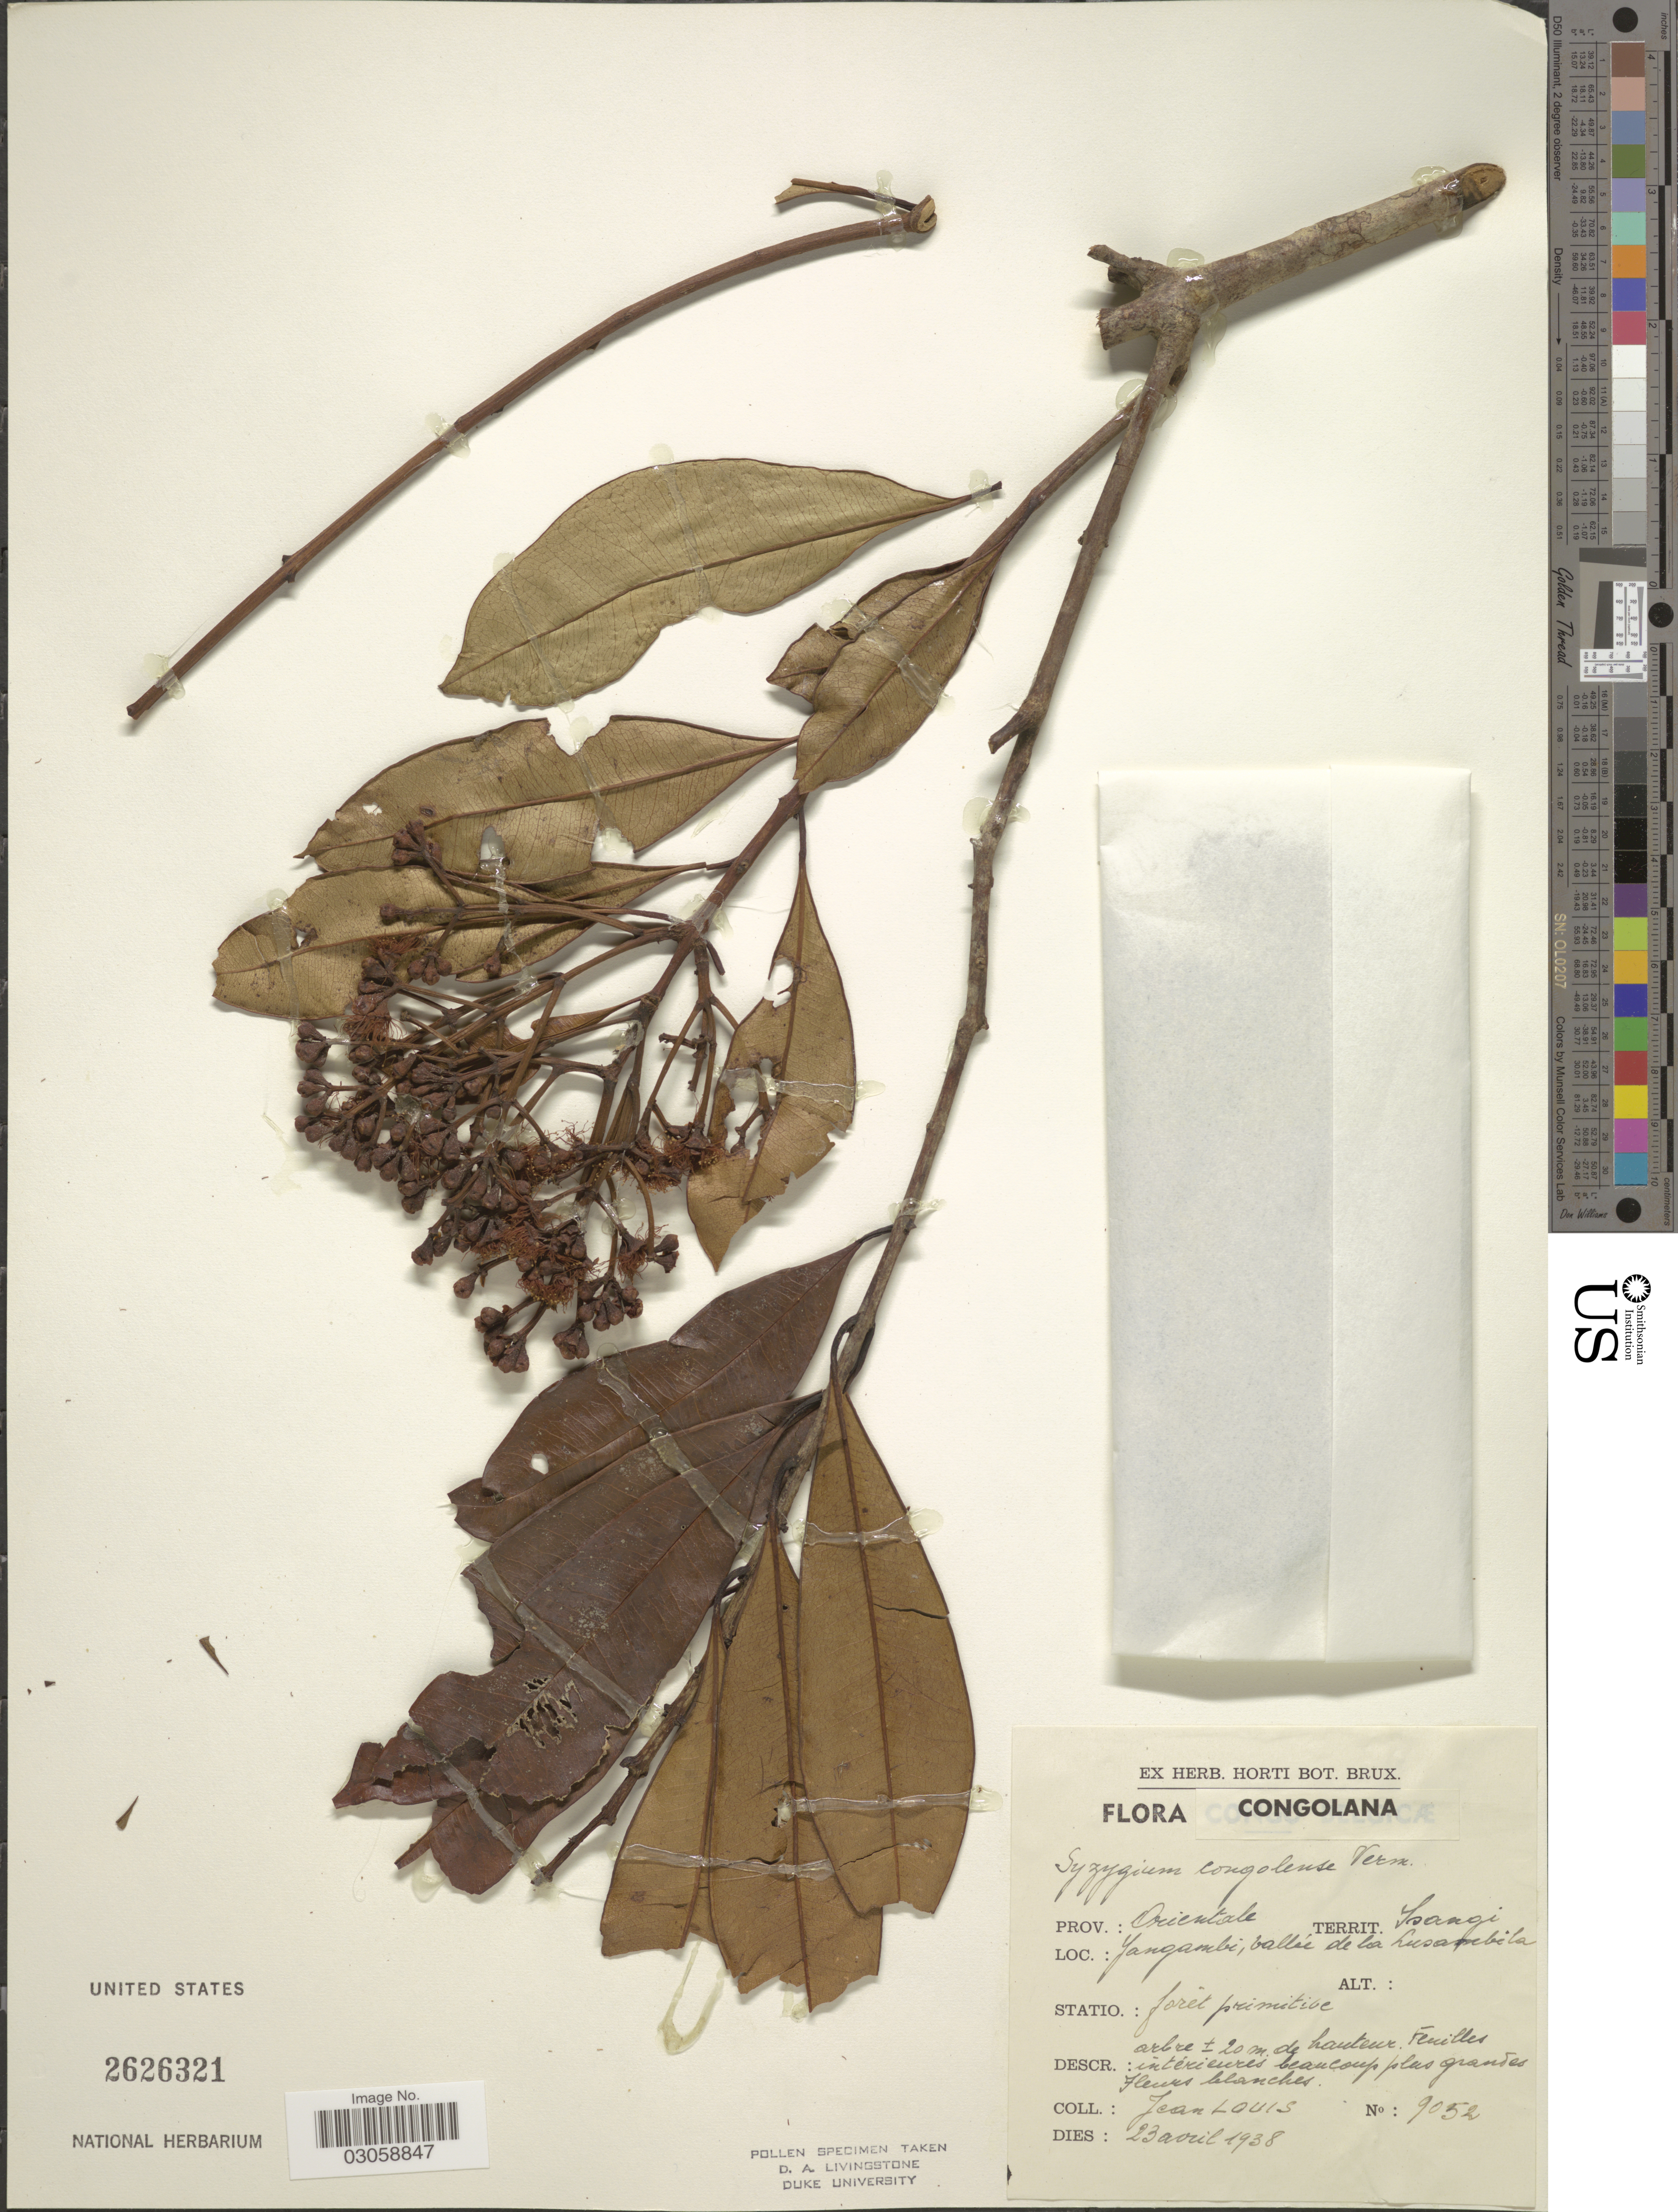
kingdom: Plantae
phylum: Tracheophyta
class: Magnoliopsida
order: Myrtales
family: Myrtaceae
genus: Syzygium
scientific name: Syzygium congolense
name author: Vermoesen ex Amshoff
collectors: J. Louis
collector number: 9052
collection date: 1938-04-23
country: Congo, Democratic Republic of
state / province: Tshopo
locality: Congolana, Prov.: Orientale, Territ.: Isangi, Yangambi, vallée de la Lusambila.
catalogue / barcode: US 2626321